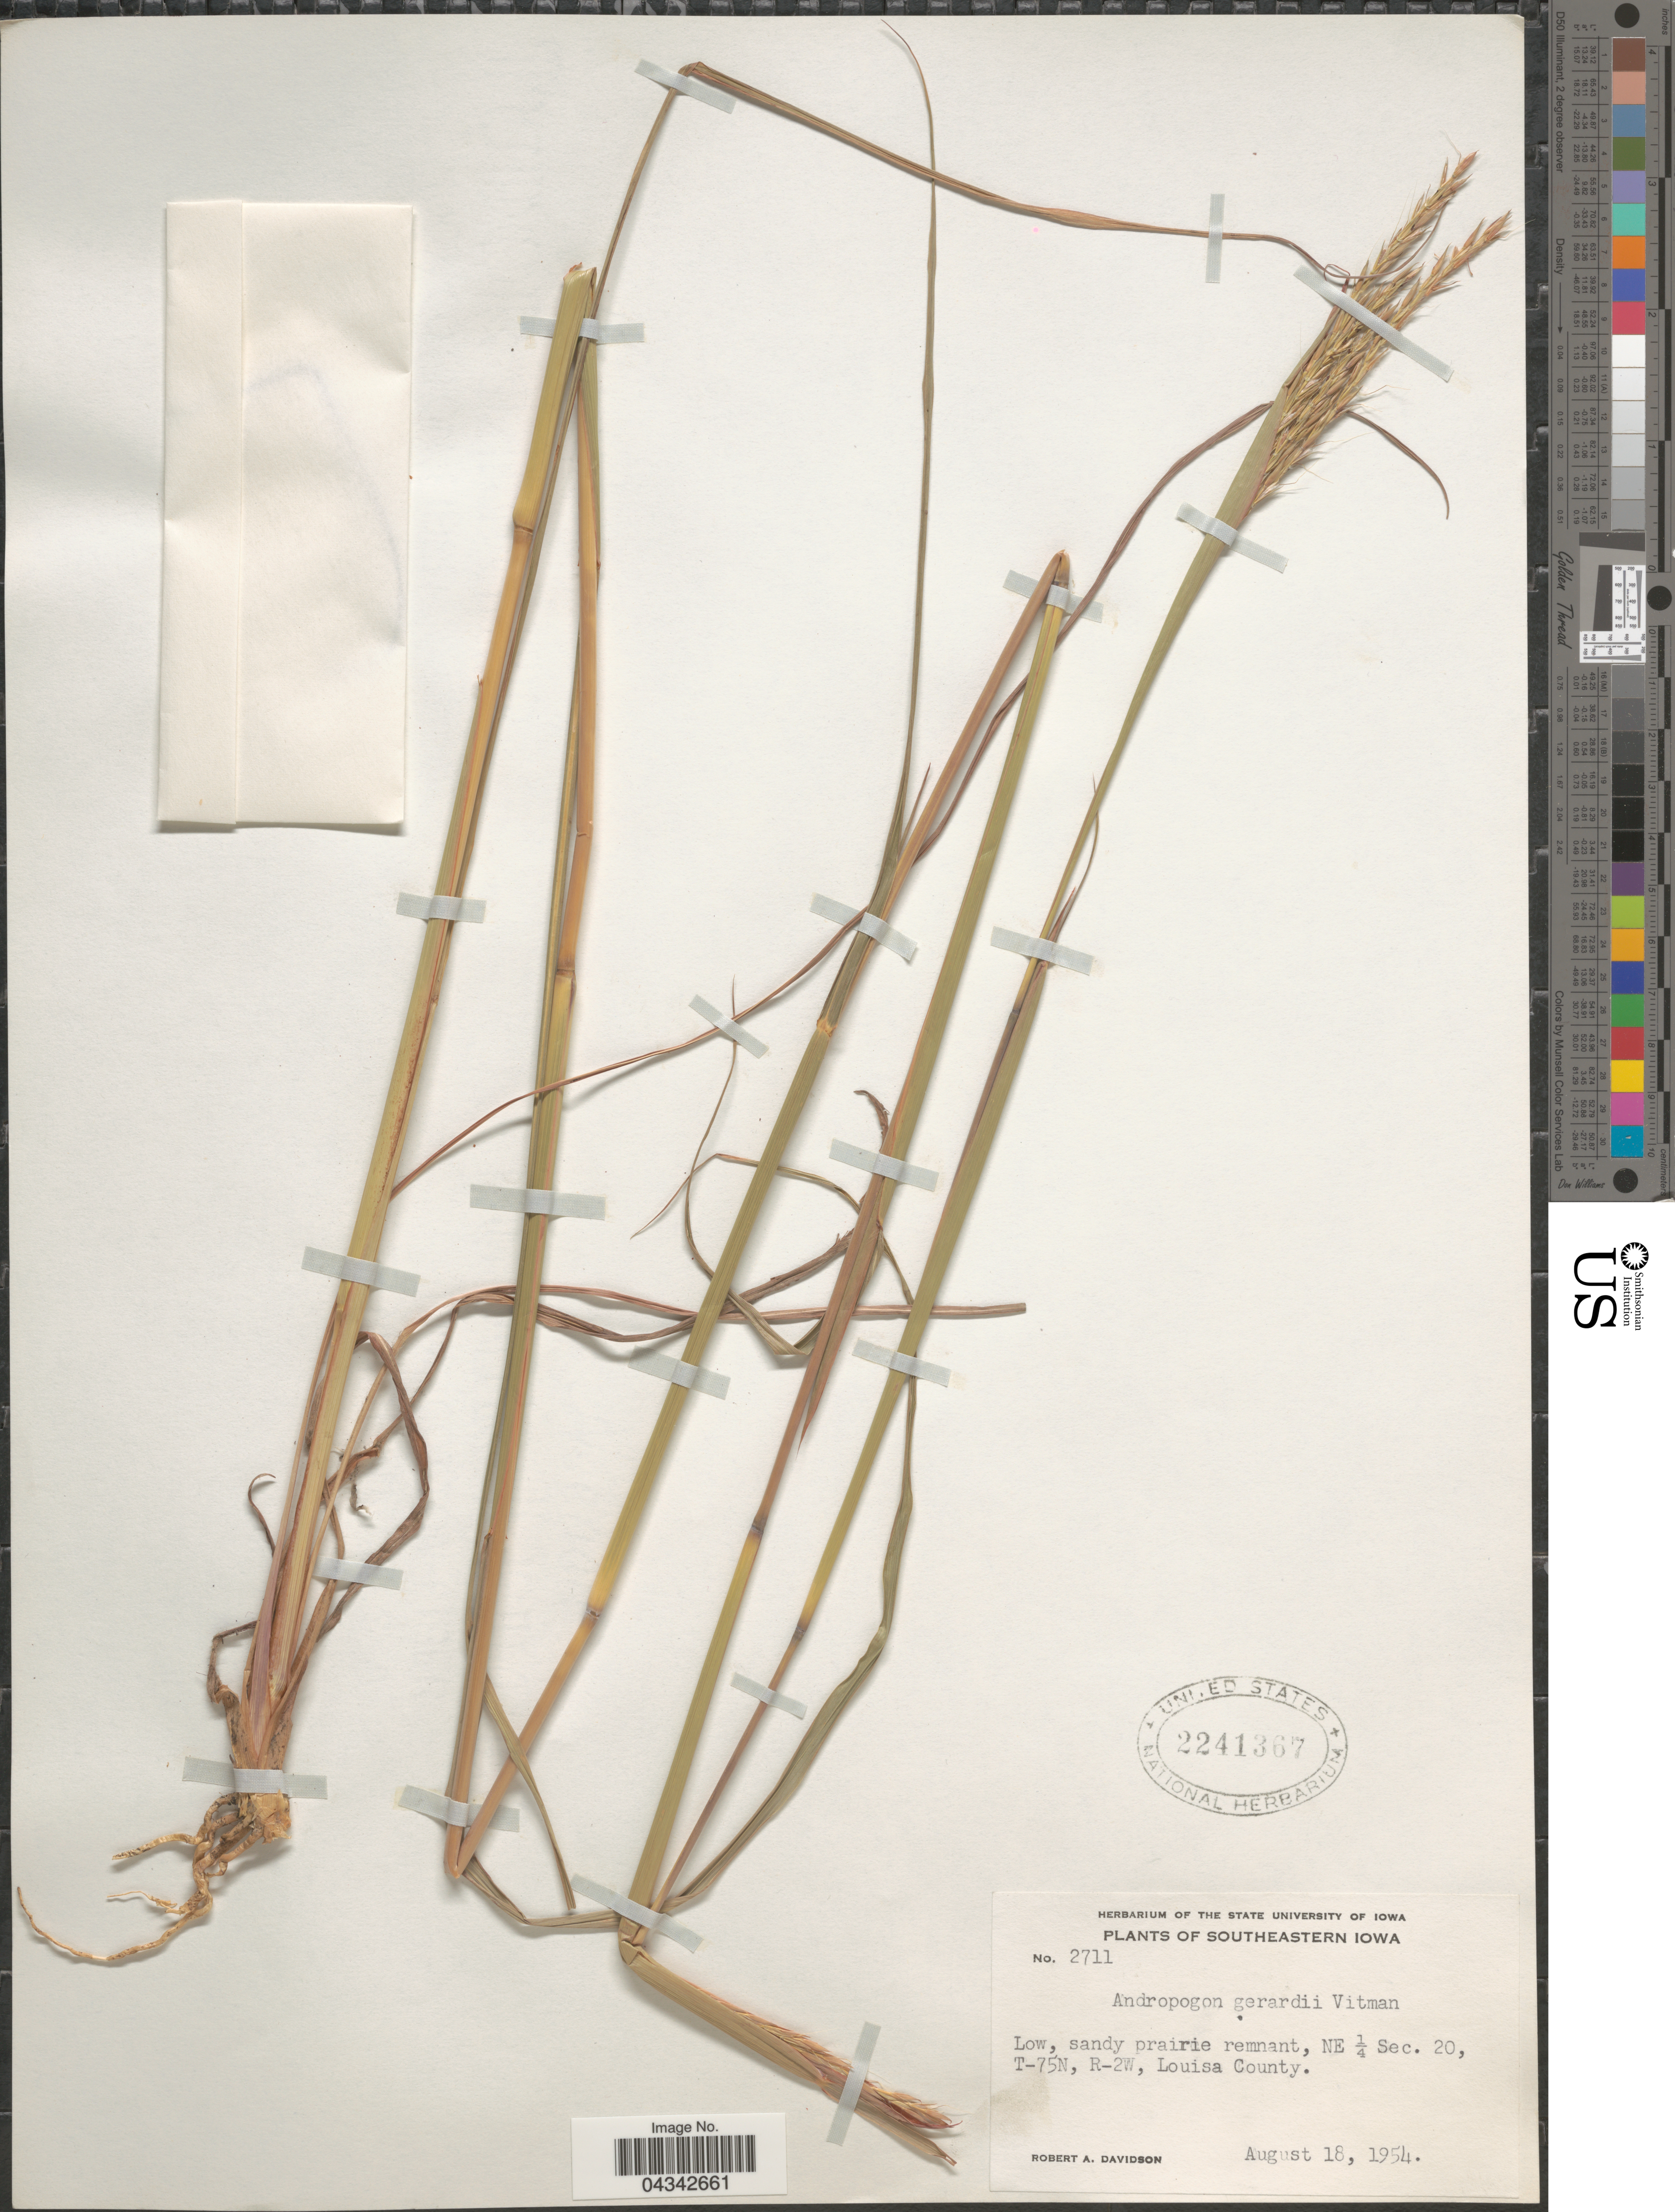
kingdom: Plantae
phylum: Tracheophyta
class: Liliopsida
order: Poales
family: Poaceae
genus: Andropogon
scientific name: Andropogon gerardii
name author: Vitman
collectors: R. A. Davidson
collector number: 2711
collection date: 1954-08-18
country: United States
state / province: Iowa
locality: Southeastern Iowa. NE ¼ Sec. 20, T-75N, R-2W, Louisa County.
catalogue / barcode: US 2241367